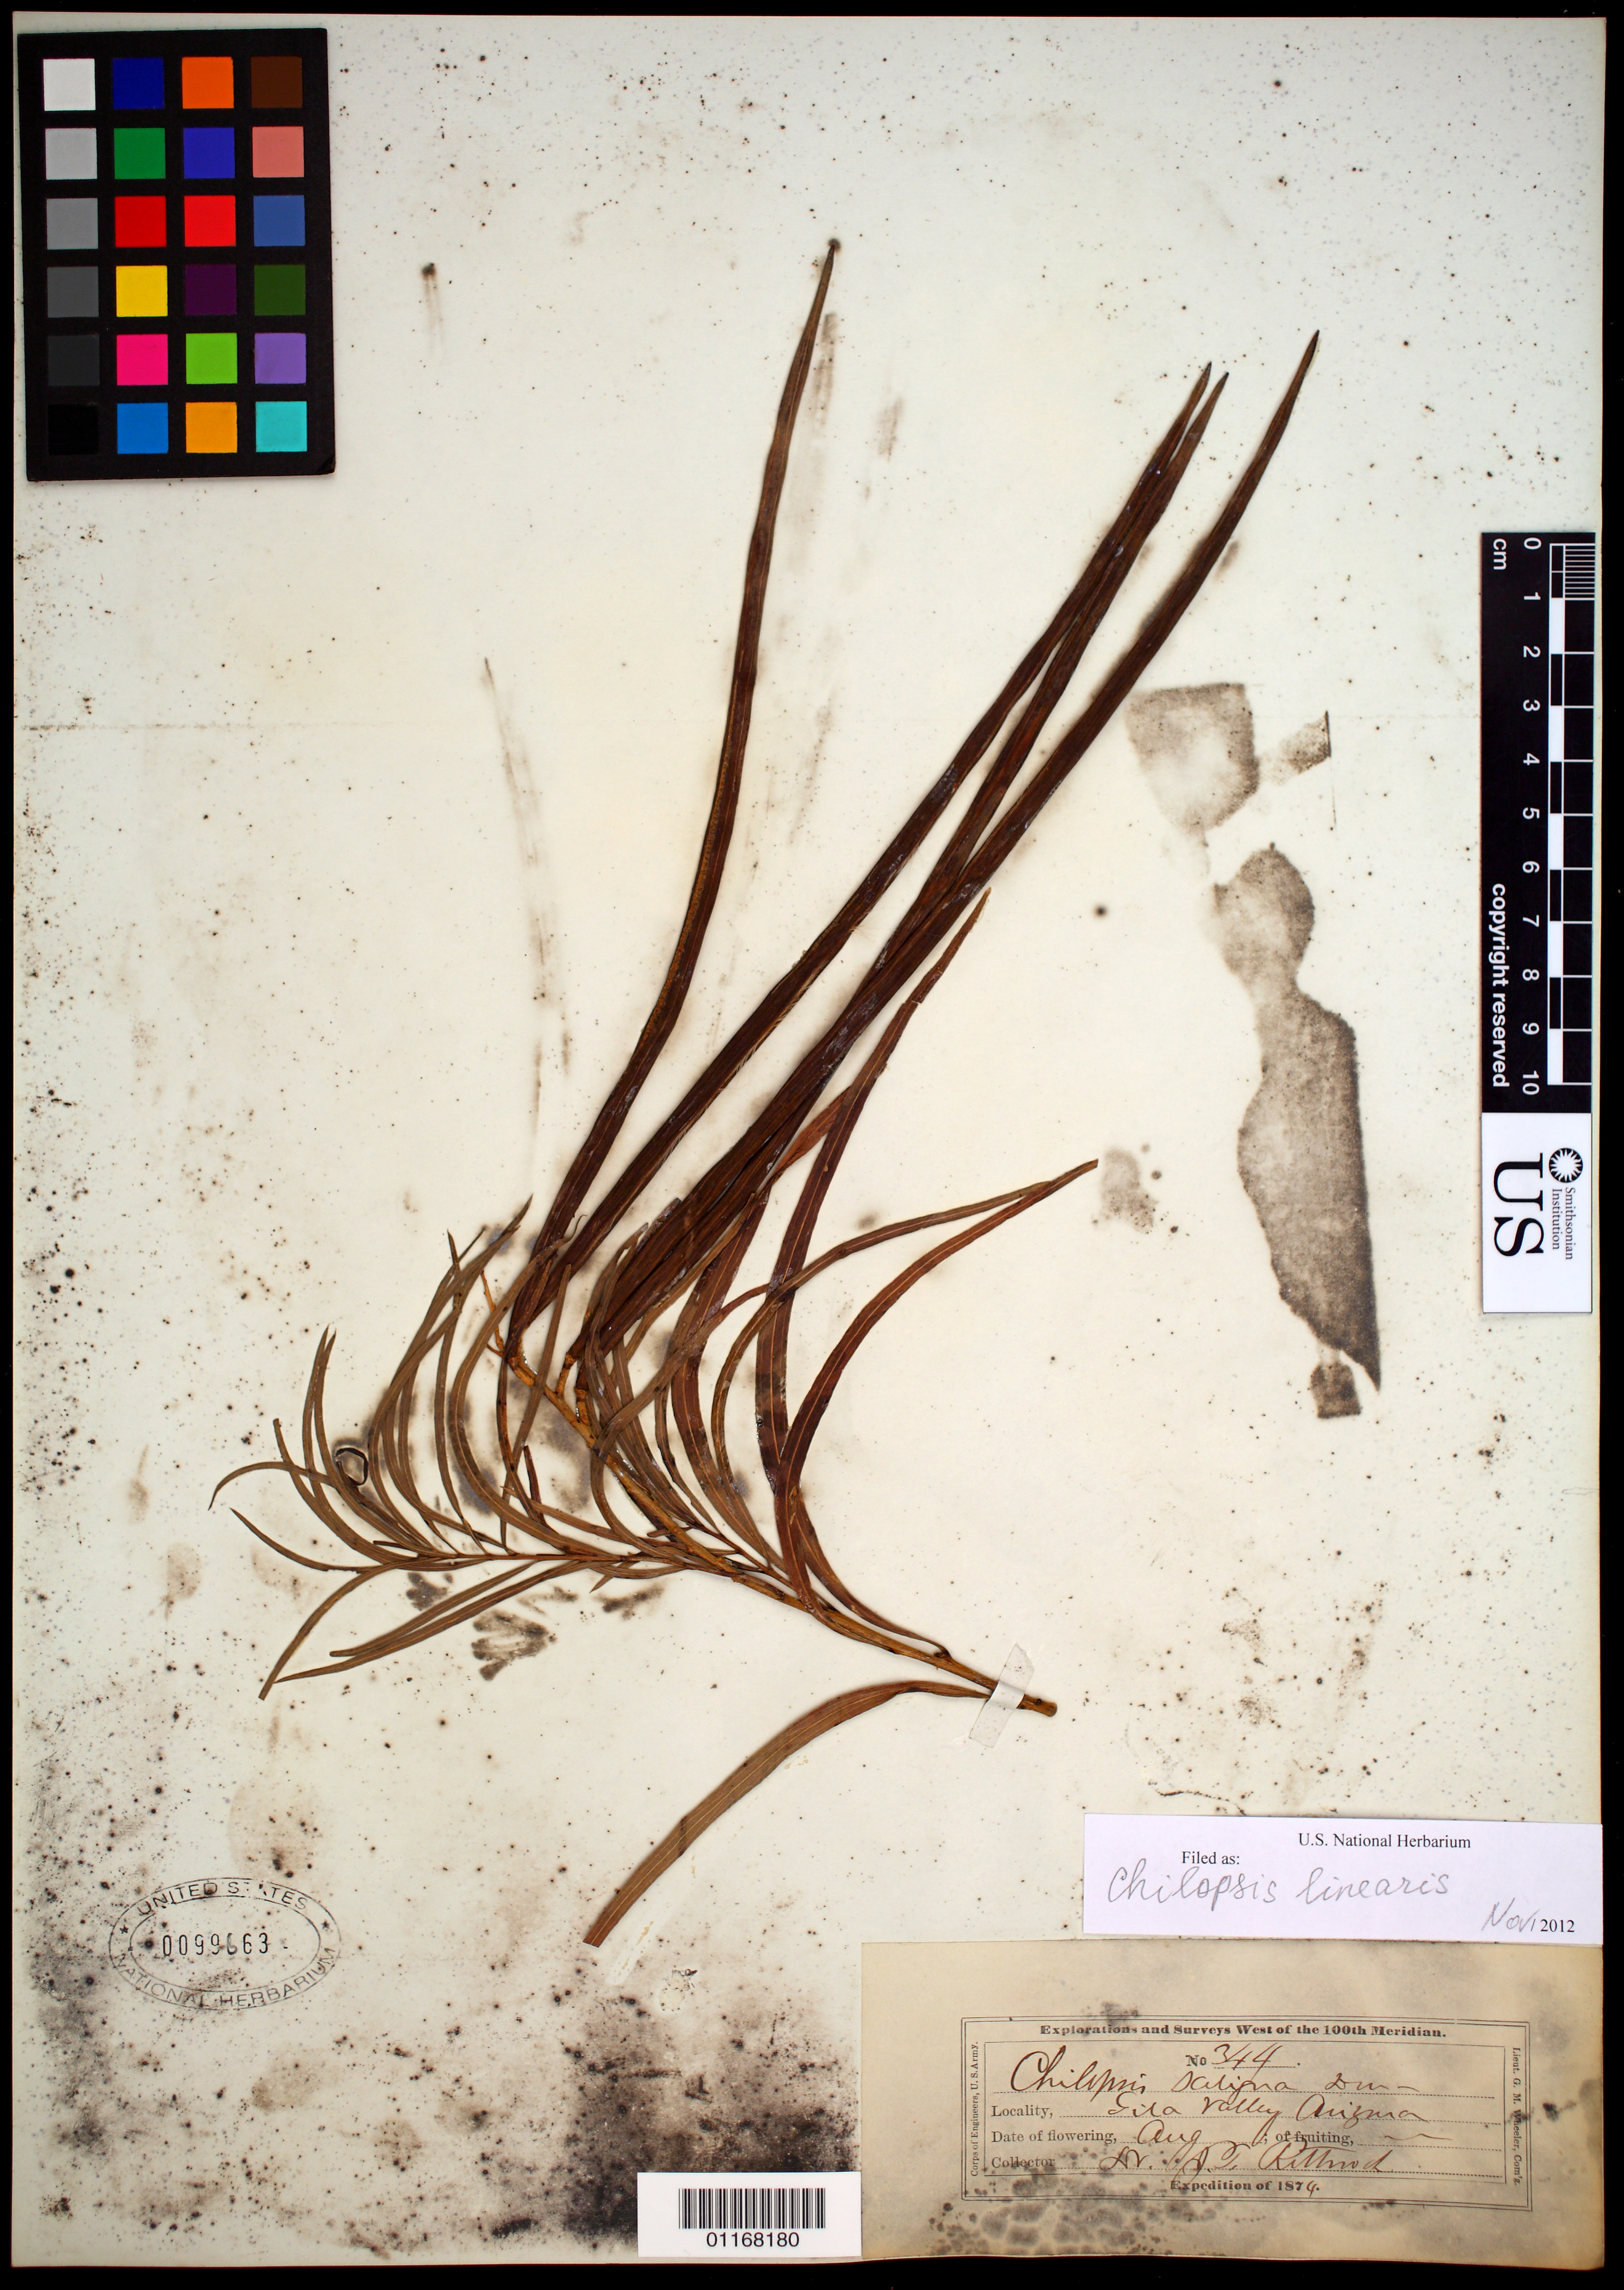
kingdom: Plantae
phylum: Tracheophyta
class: Magnoliopsida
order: Lamiales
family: Bignoniaceae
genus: Chilopsis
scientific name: Chilopsis linearis subsp. arcuata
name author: (Fosberg) Henrickson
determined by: Strong, Mark T., (BOT), Smithsonian Institution - National Museum of Natural History (UNITED STATES)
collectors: J. T. Rothrock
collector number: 344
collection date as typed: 1874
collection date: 1874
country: United States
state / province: Arizona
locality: Gila Valley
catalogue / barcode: US 99663